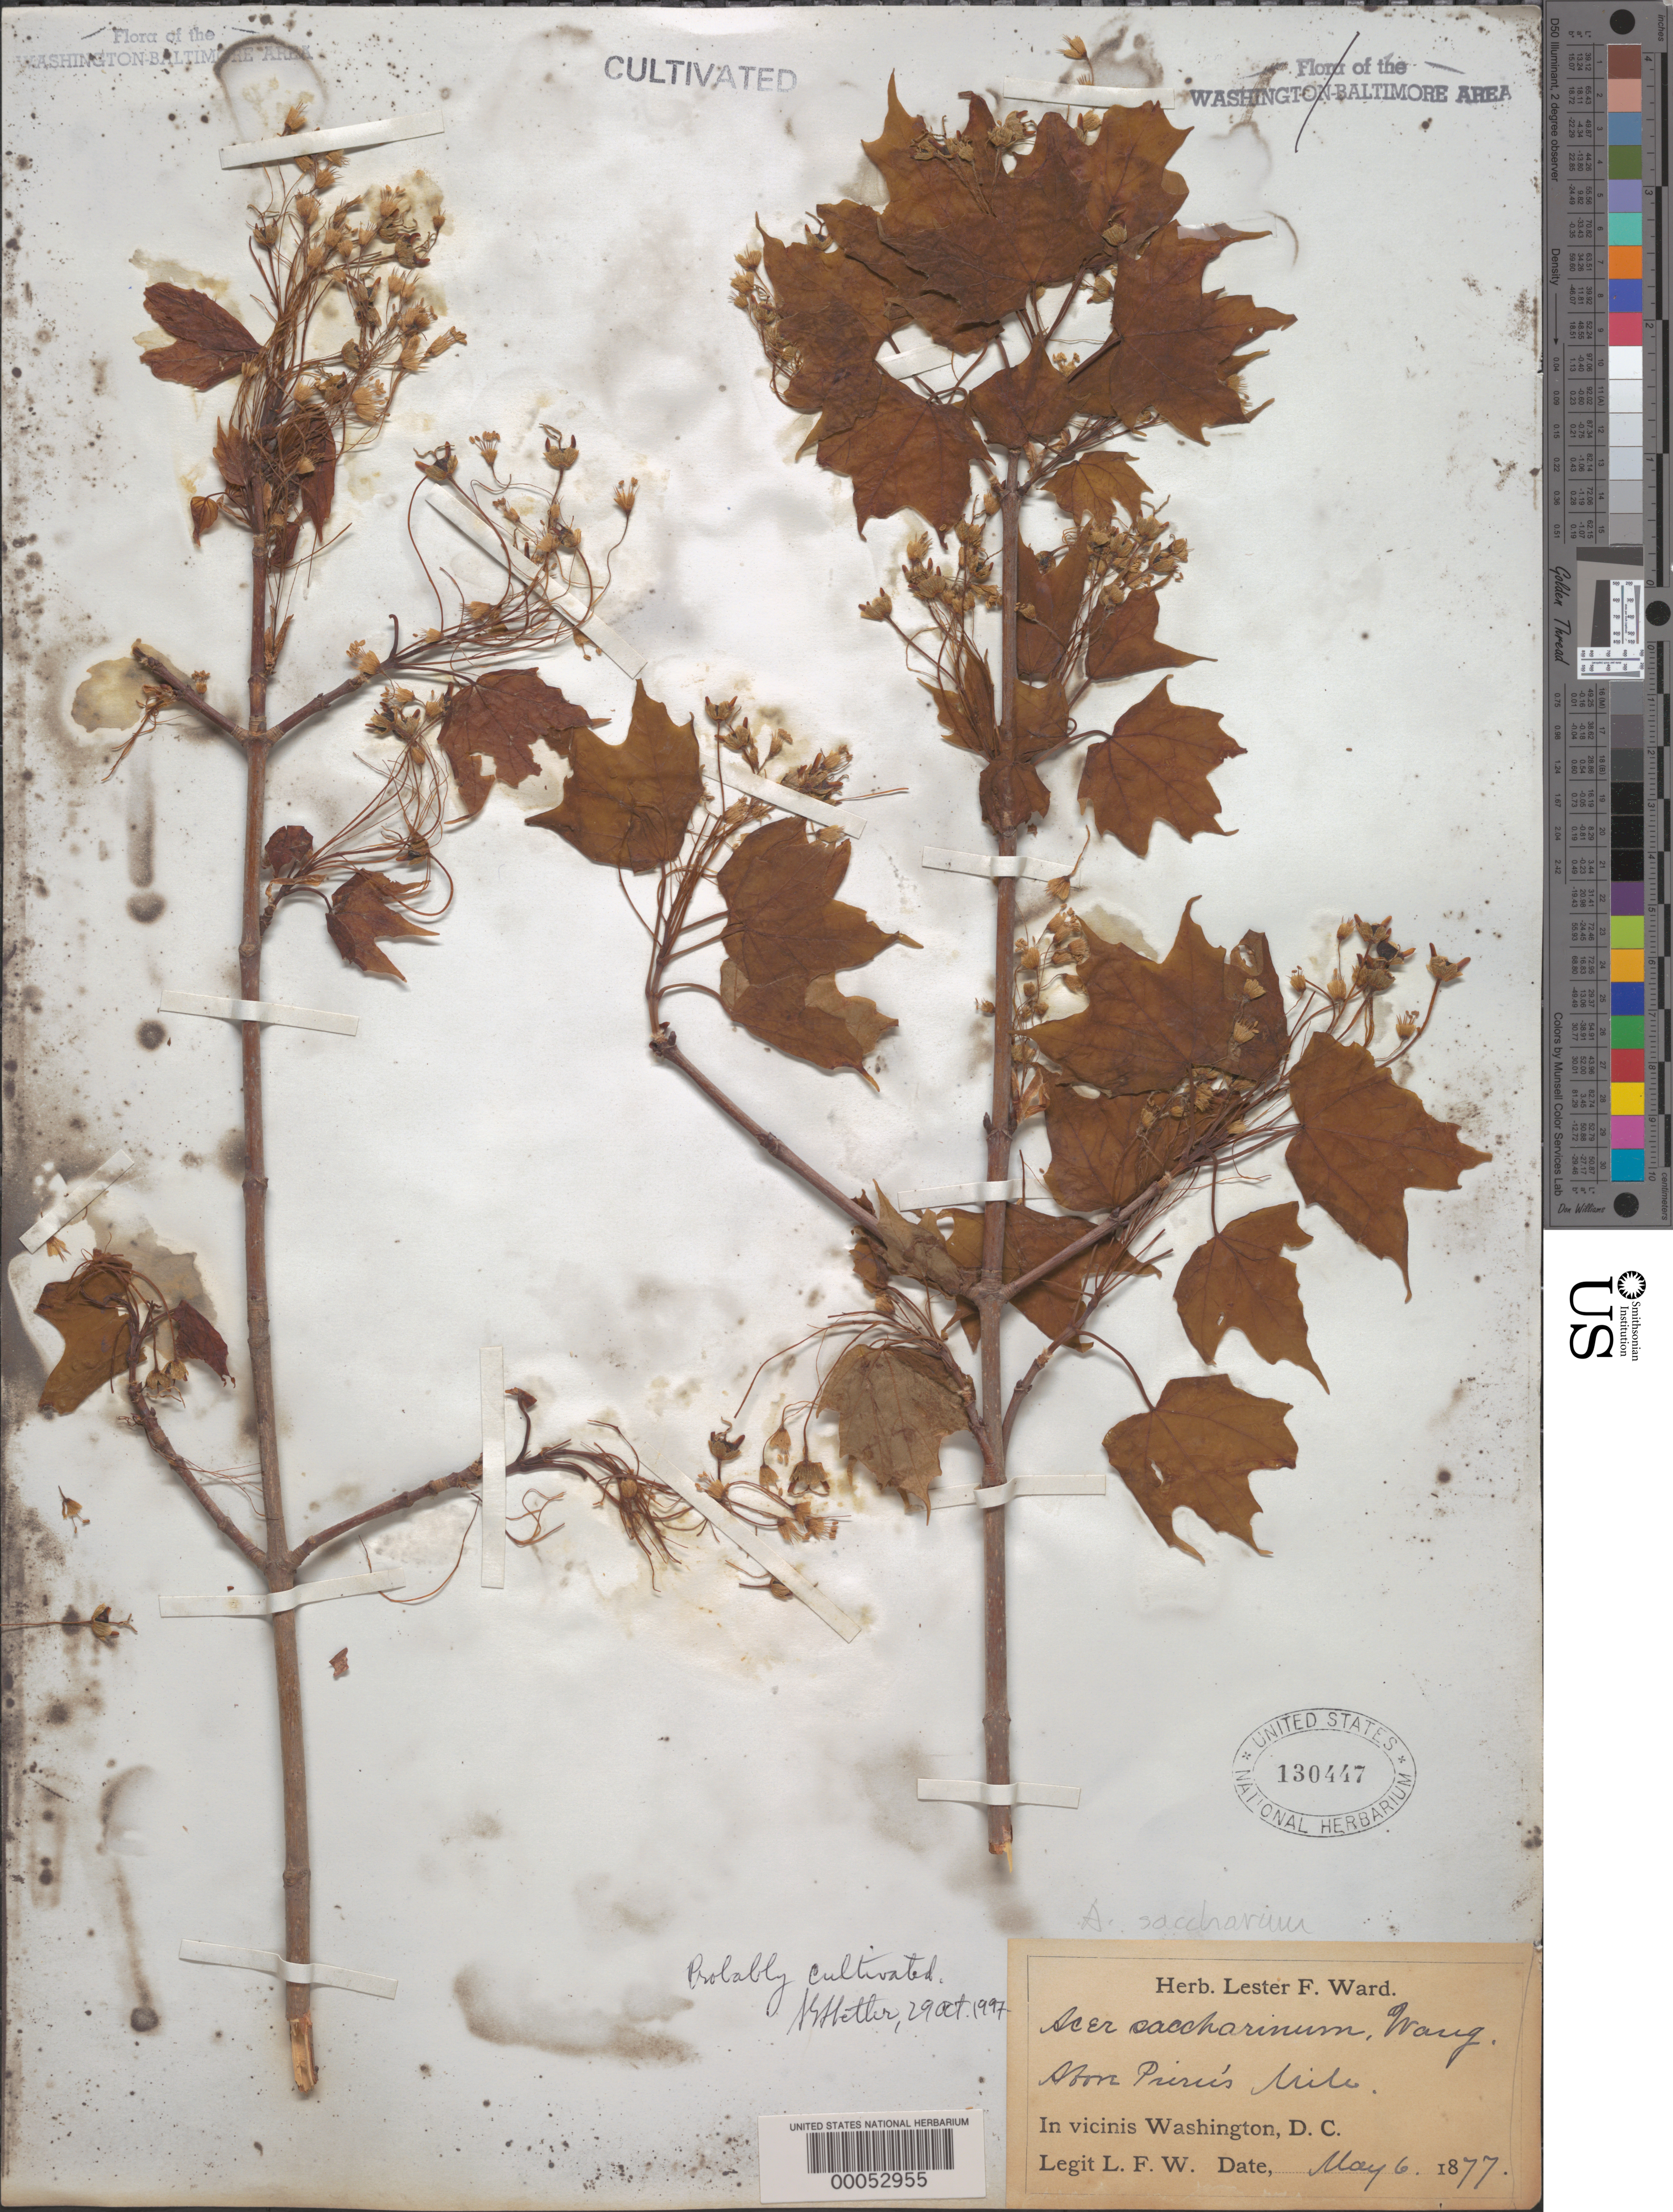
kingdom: Plantae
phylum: Tracheophyta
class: Magnoliopsida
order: Sapindales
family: Sapindaceae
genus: Acer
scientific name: Acer saccharum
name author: Marshall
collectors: L. F. Ward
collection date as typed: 06 May 1877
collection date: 1877-05-06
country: United States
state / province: District of Columbia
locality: Above Pierce's Mill Rock Creek Park & vicinity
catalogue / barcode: US 130447